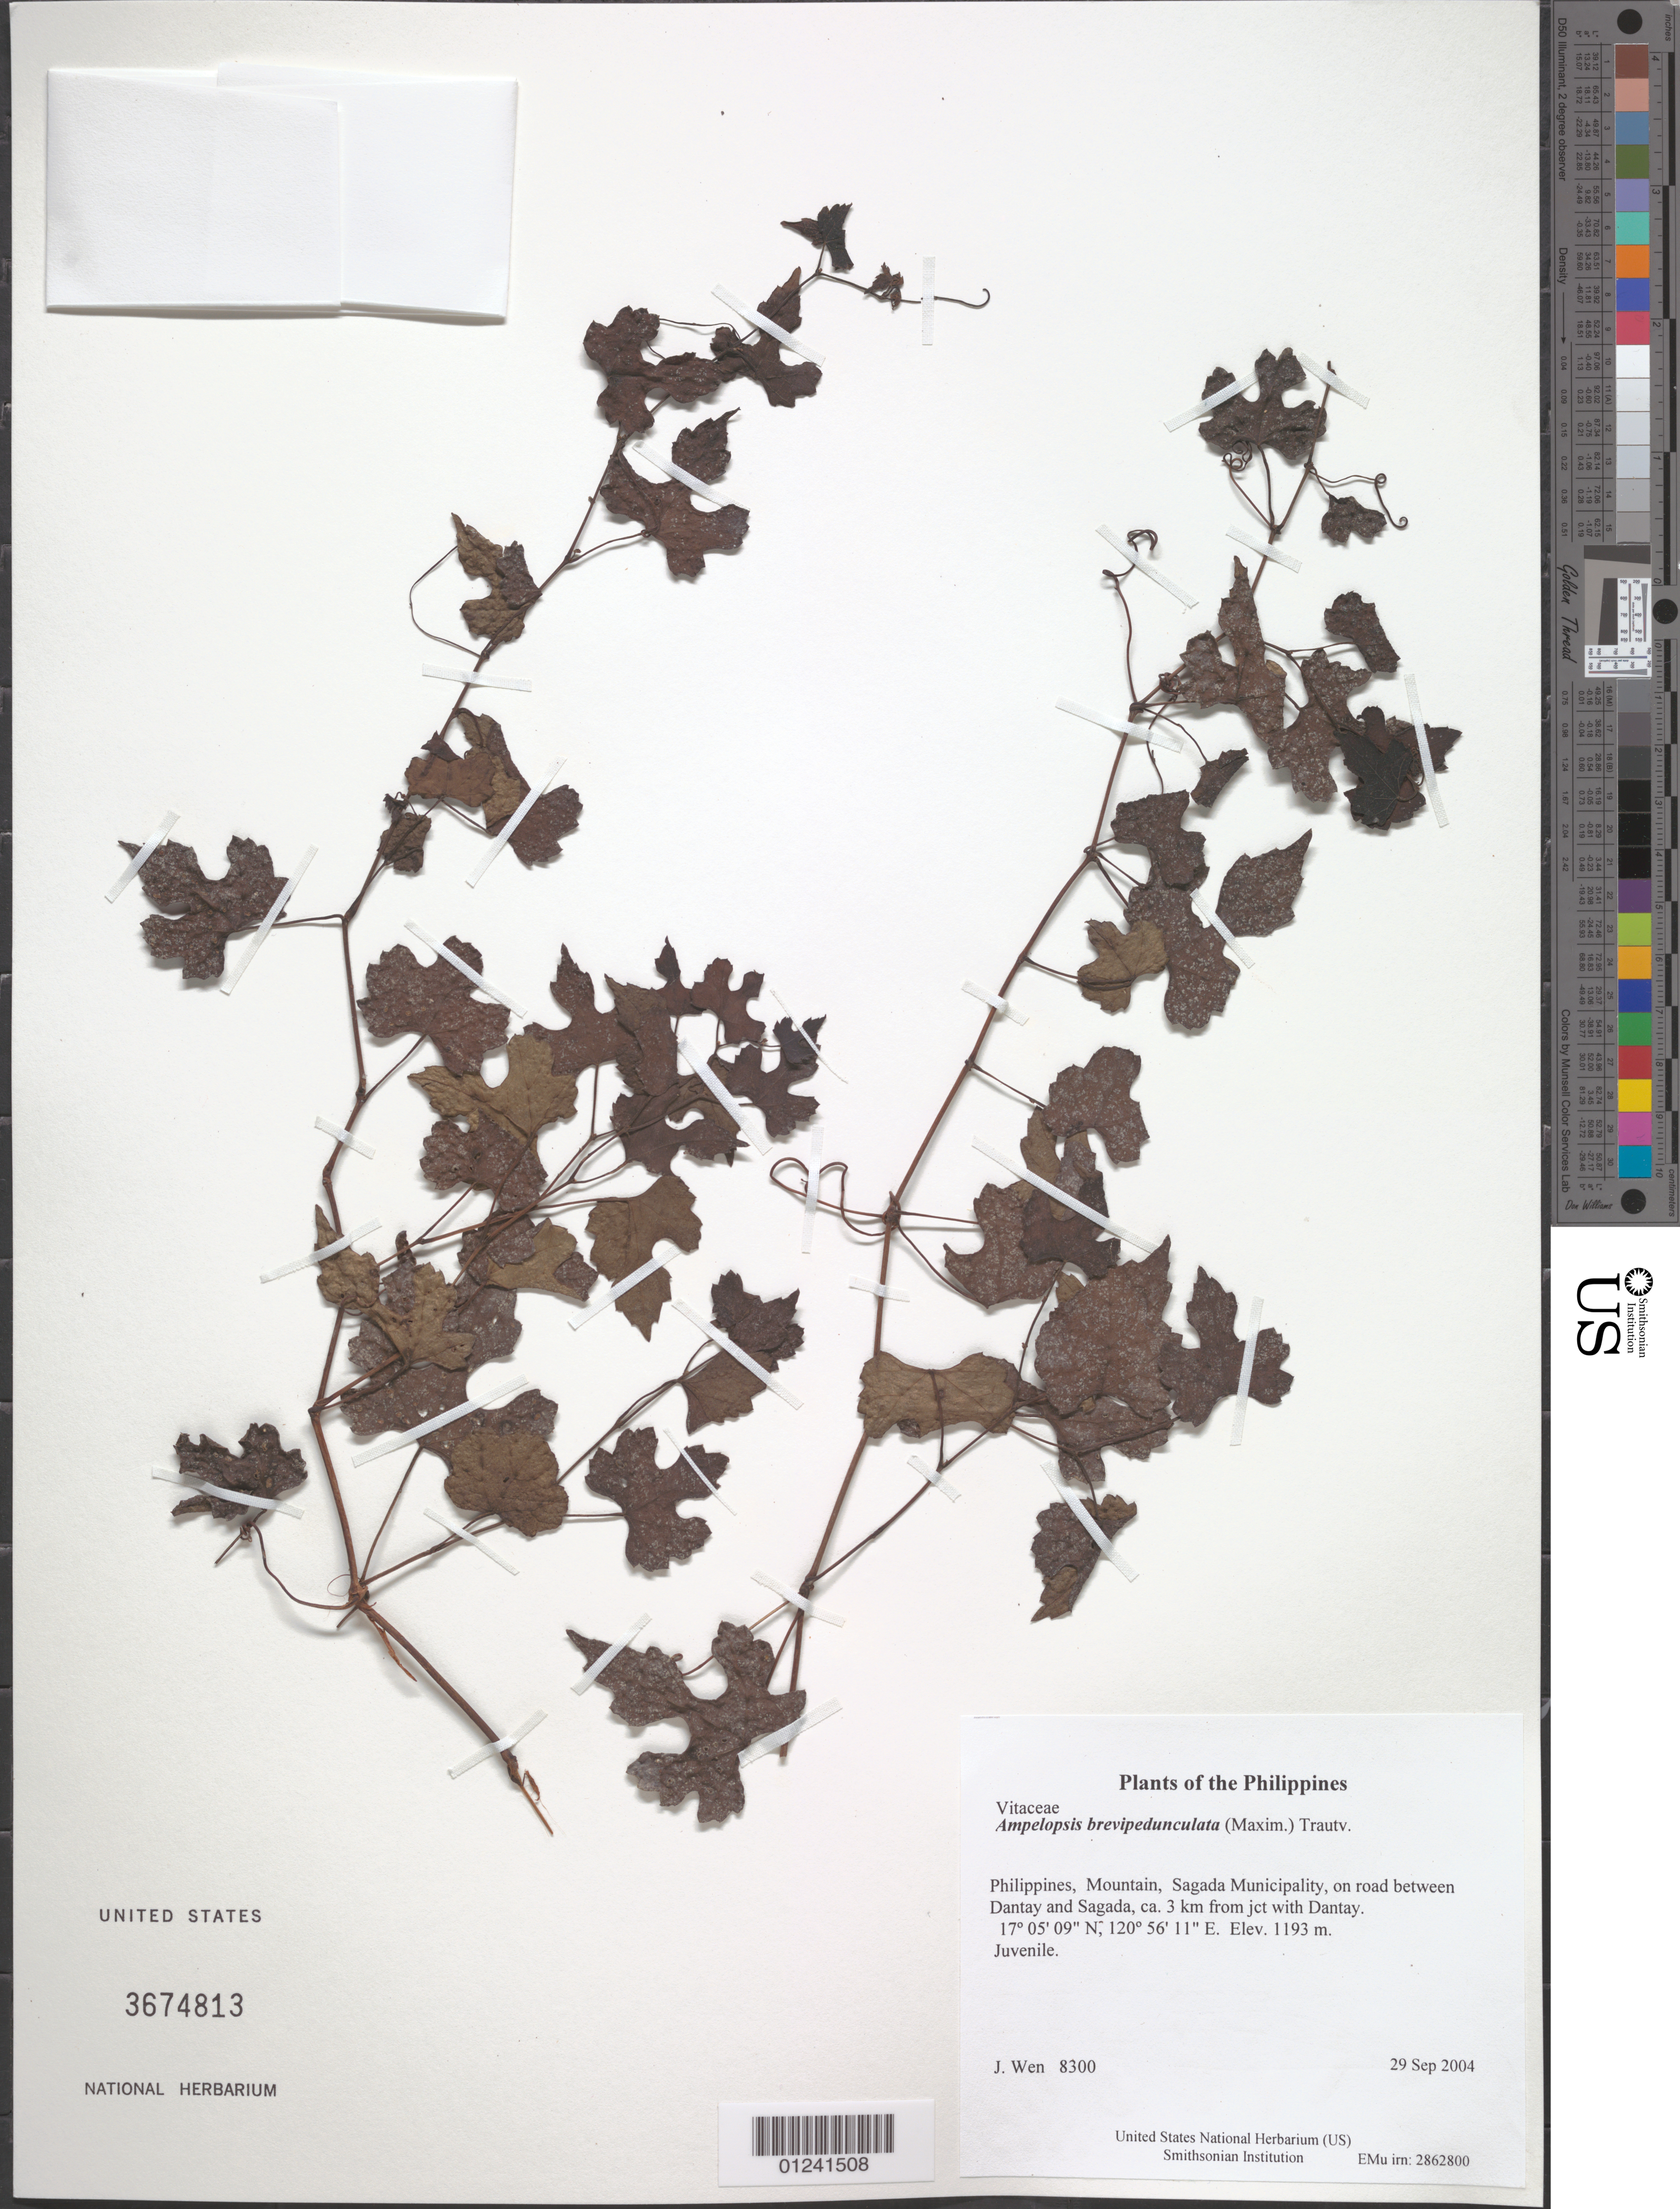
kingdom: Plantae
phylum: Tracheophyta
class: Magnoliopsida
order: Vitales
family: Vitaceae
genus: Ampelopsis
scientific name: Ampelopsis brevipedunculata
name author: (Maxim.) Trautv.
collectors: J. Wen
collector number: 8300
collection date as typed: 29 Sep 2004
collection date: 2004-09-29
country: Philippines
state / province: Cordillera (Administrative Region)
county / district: Mountain province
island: Luzon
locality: Sagada Municipality, on road between Dantay and Sagada, ca. 3 km from jct with Dantay.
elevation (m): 1193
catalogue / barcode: US 3674813